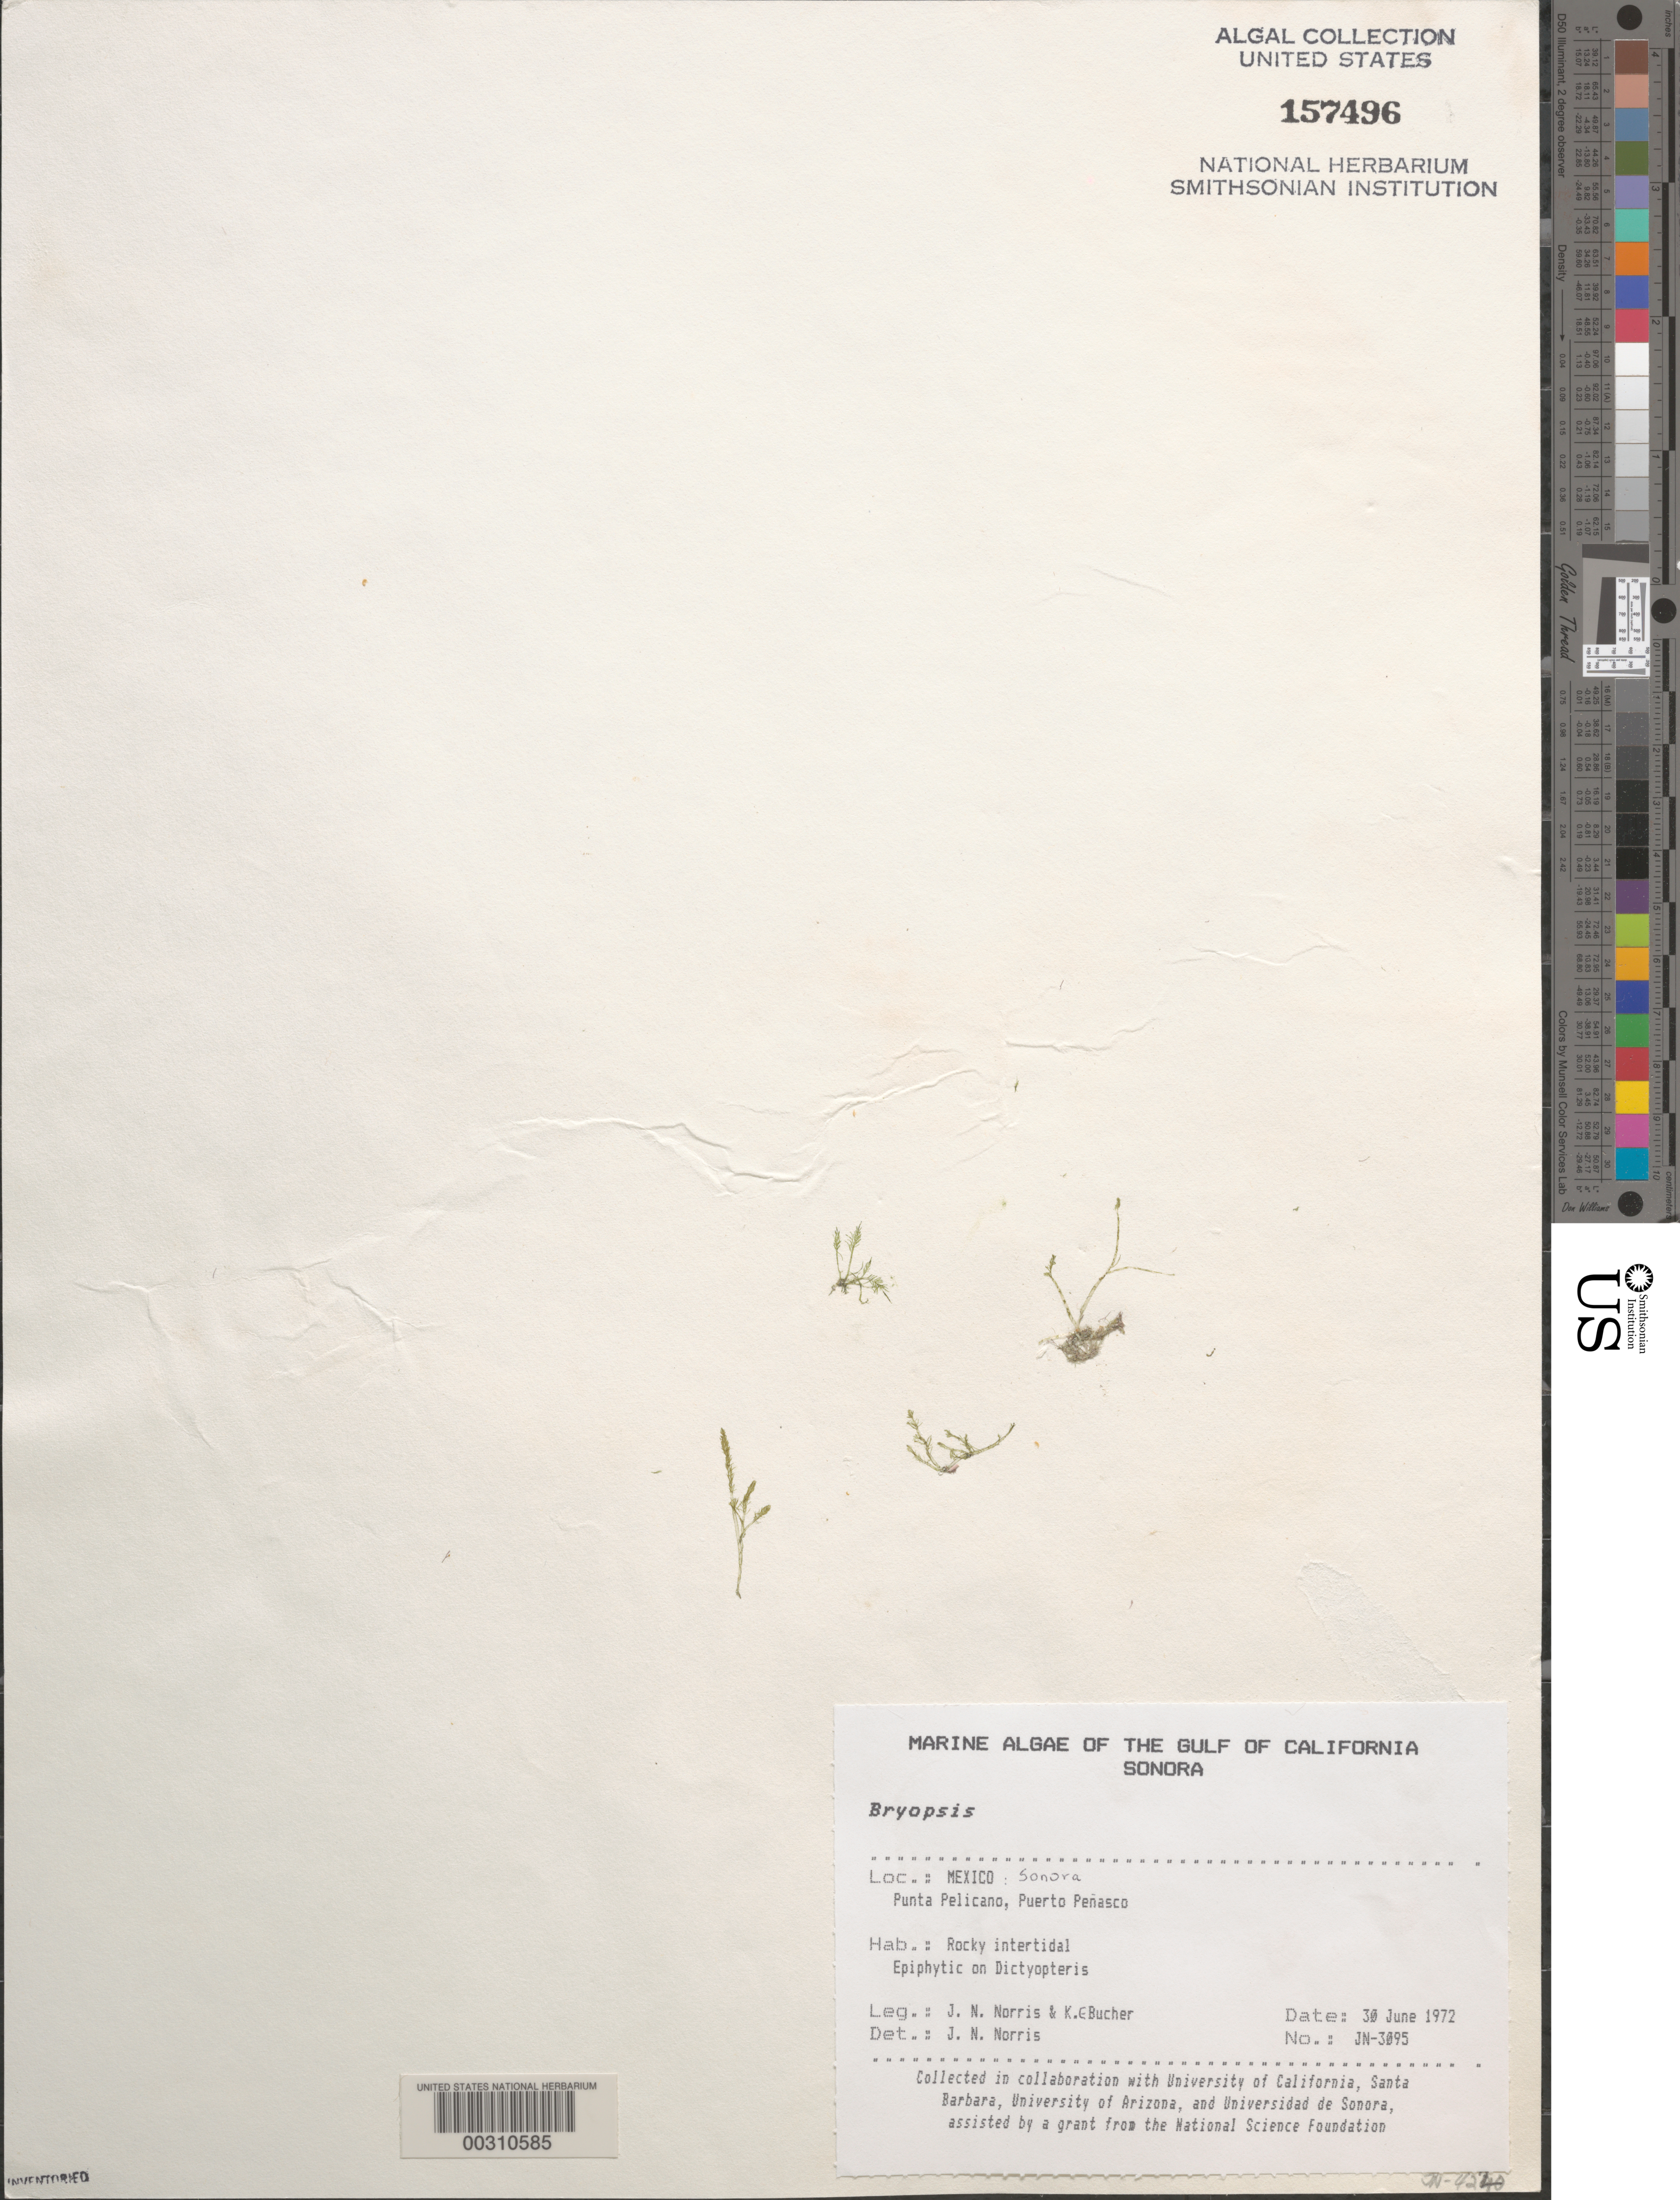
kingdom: Plantae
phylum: Chlorophyta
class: Ulvophyceae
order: Bryopsidales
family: Bryopsidaceae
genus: Bryopsis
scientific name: Bryopsis sp.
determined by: Norris, James N.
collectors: J. N. Norris & K. E. Bucher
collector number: JN-3095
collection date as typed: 30 Jun 1972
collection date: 1972-06-30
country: Mexico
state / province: Sonora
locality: Punta Pelicano, Puerto Penasco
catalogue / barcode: US 157496